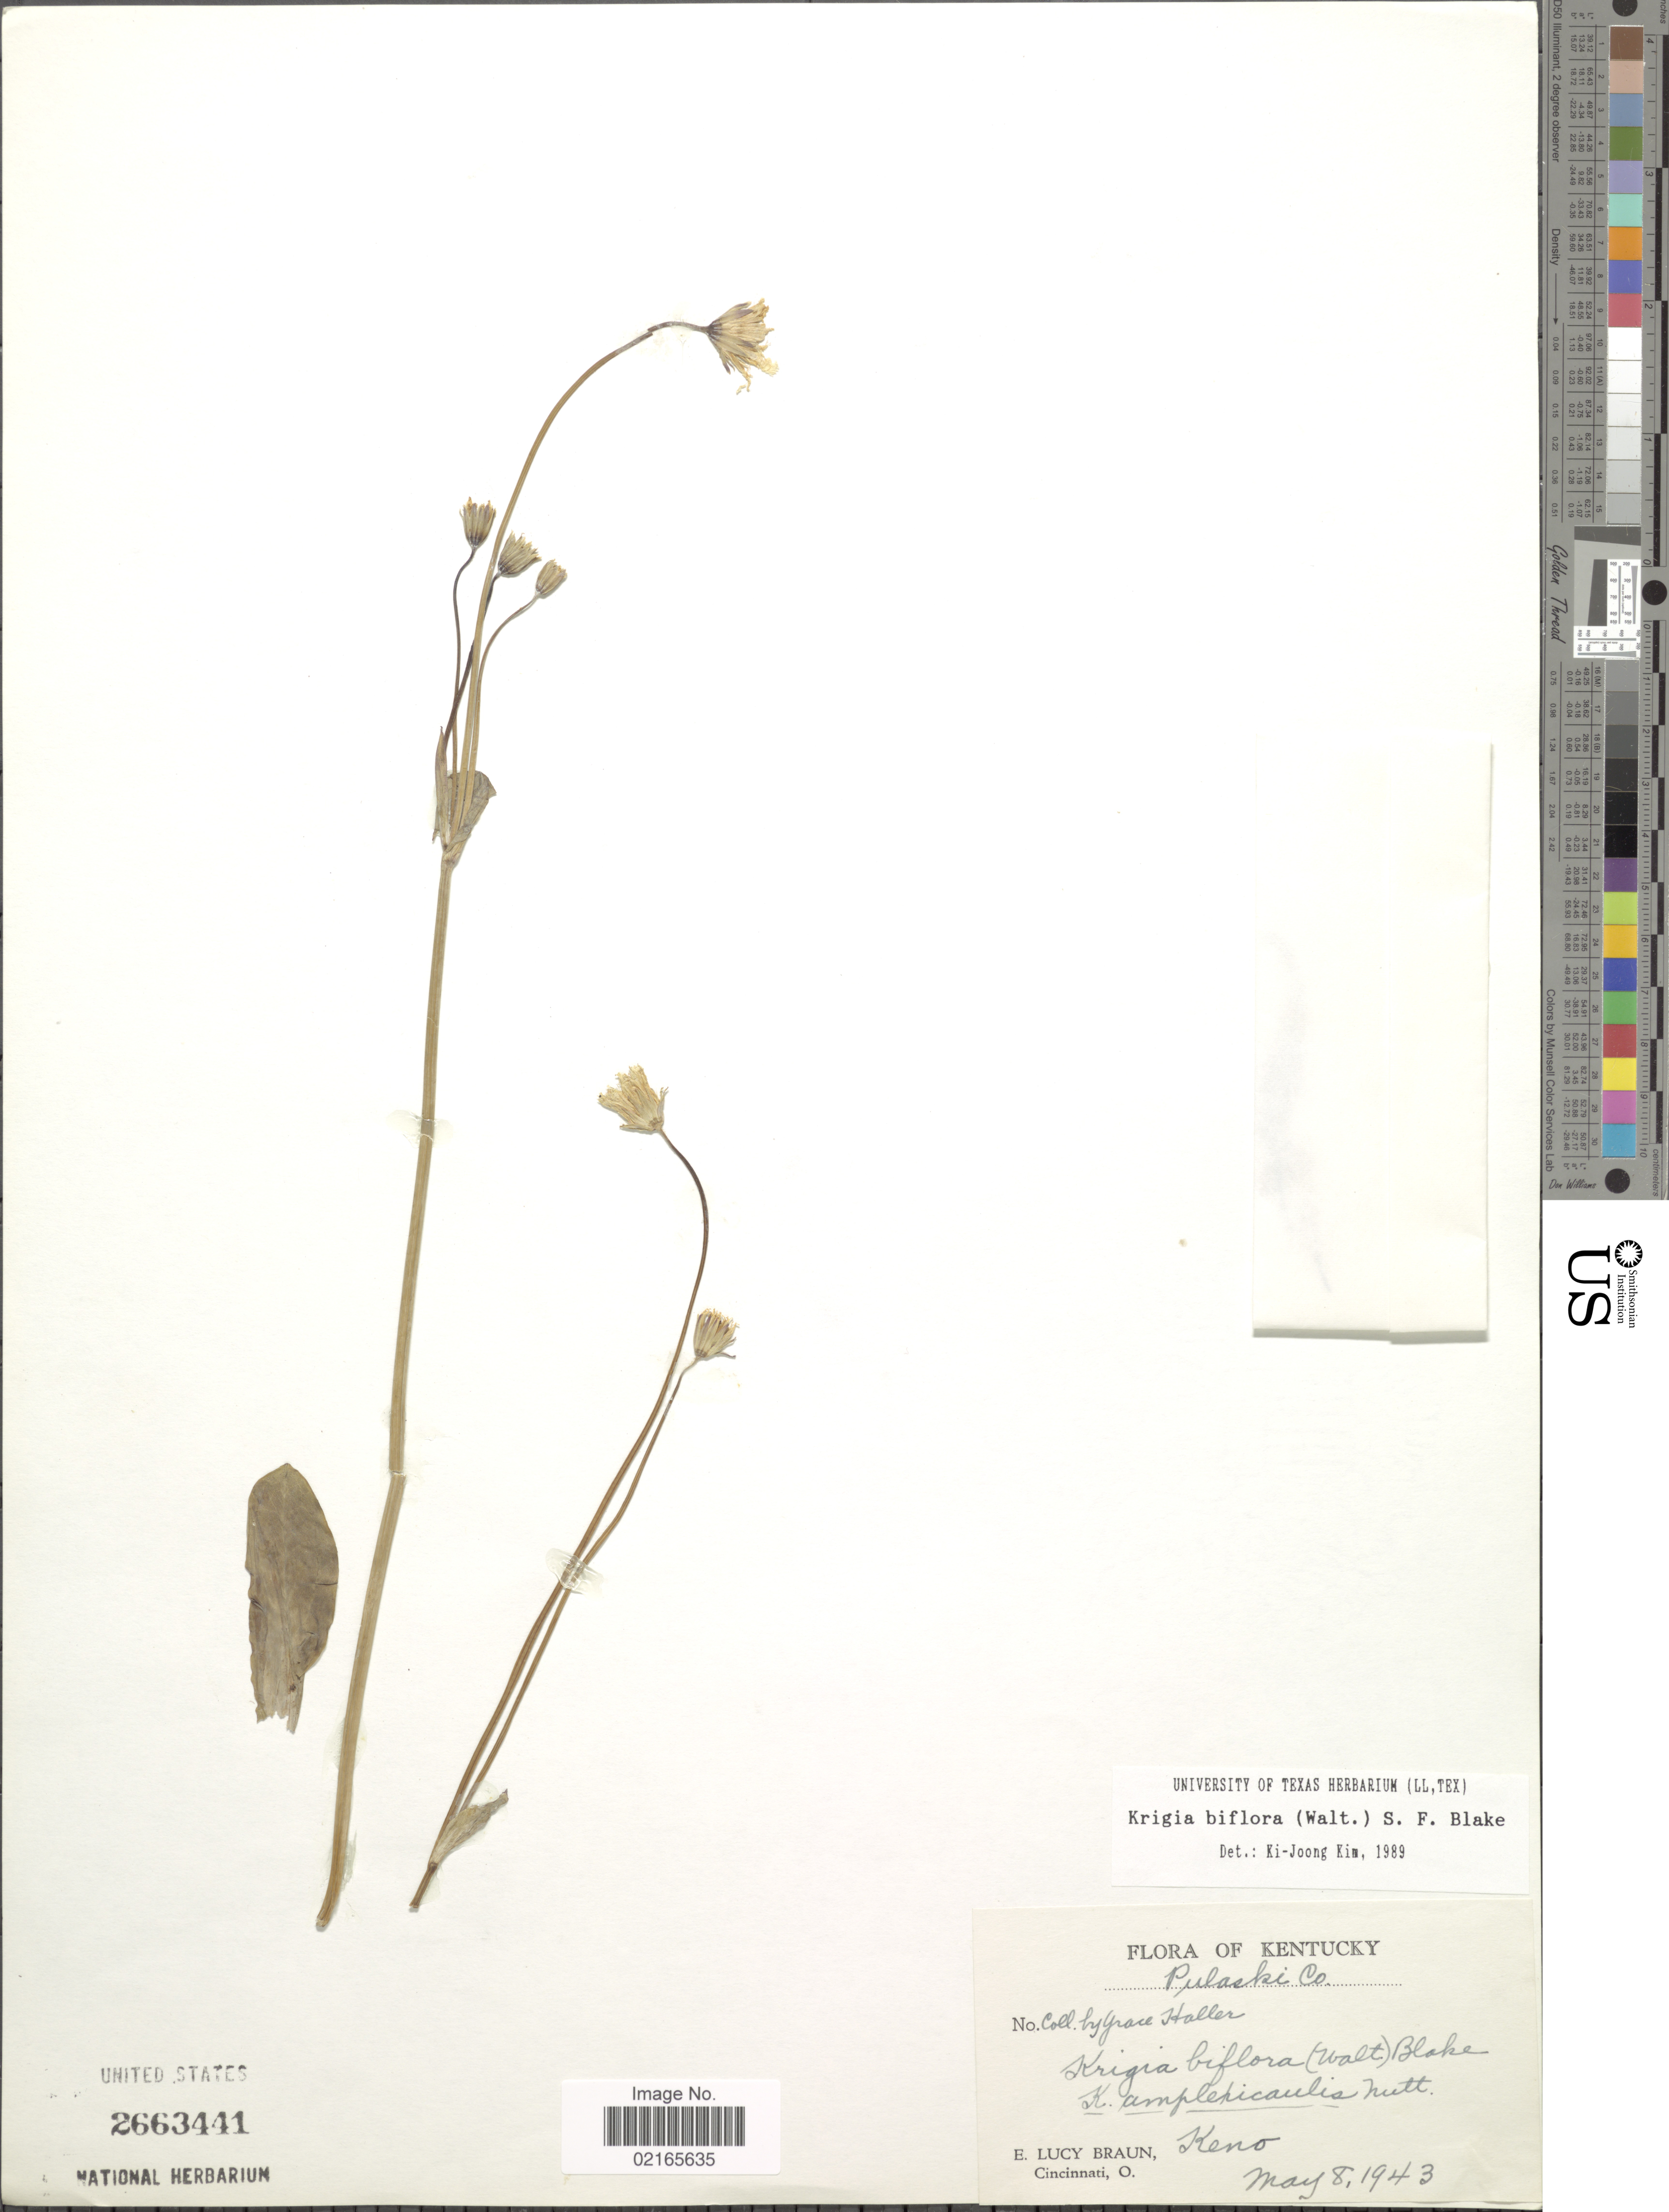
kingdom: Plantae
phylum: Tracheophyta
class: Magnoliopsida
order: Asterales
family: Asteraceae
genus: Krigia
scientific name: Krigia biflora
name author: (Walter) S.F. Blake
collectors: E. L. Braun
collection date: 1943-05-08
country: United States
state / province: Kentucky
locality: Pulaski Co.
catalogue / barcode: US 2663441